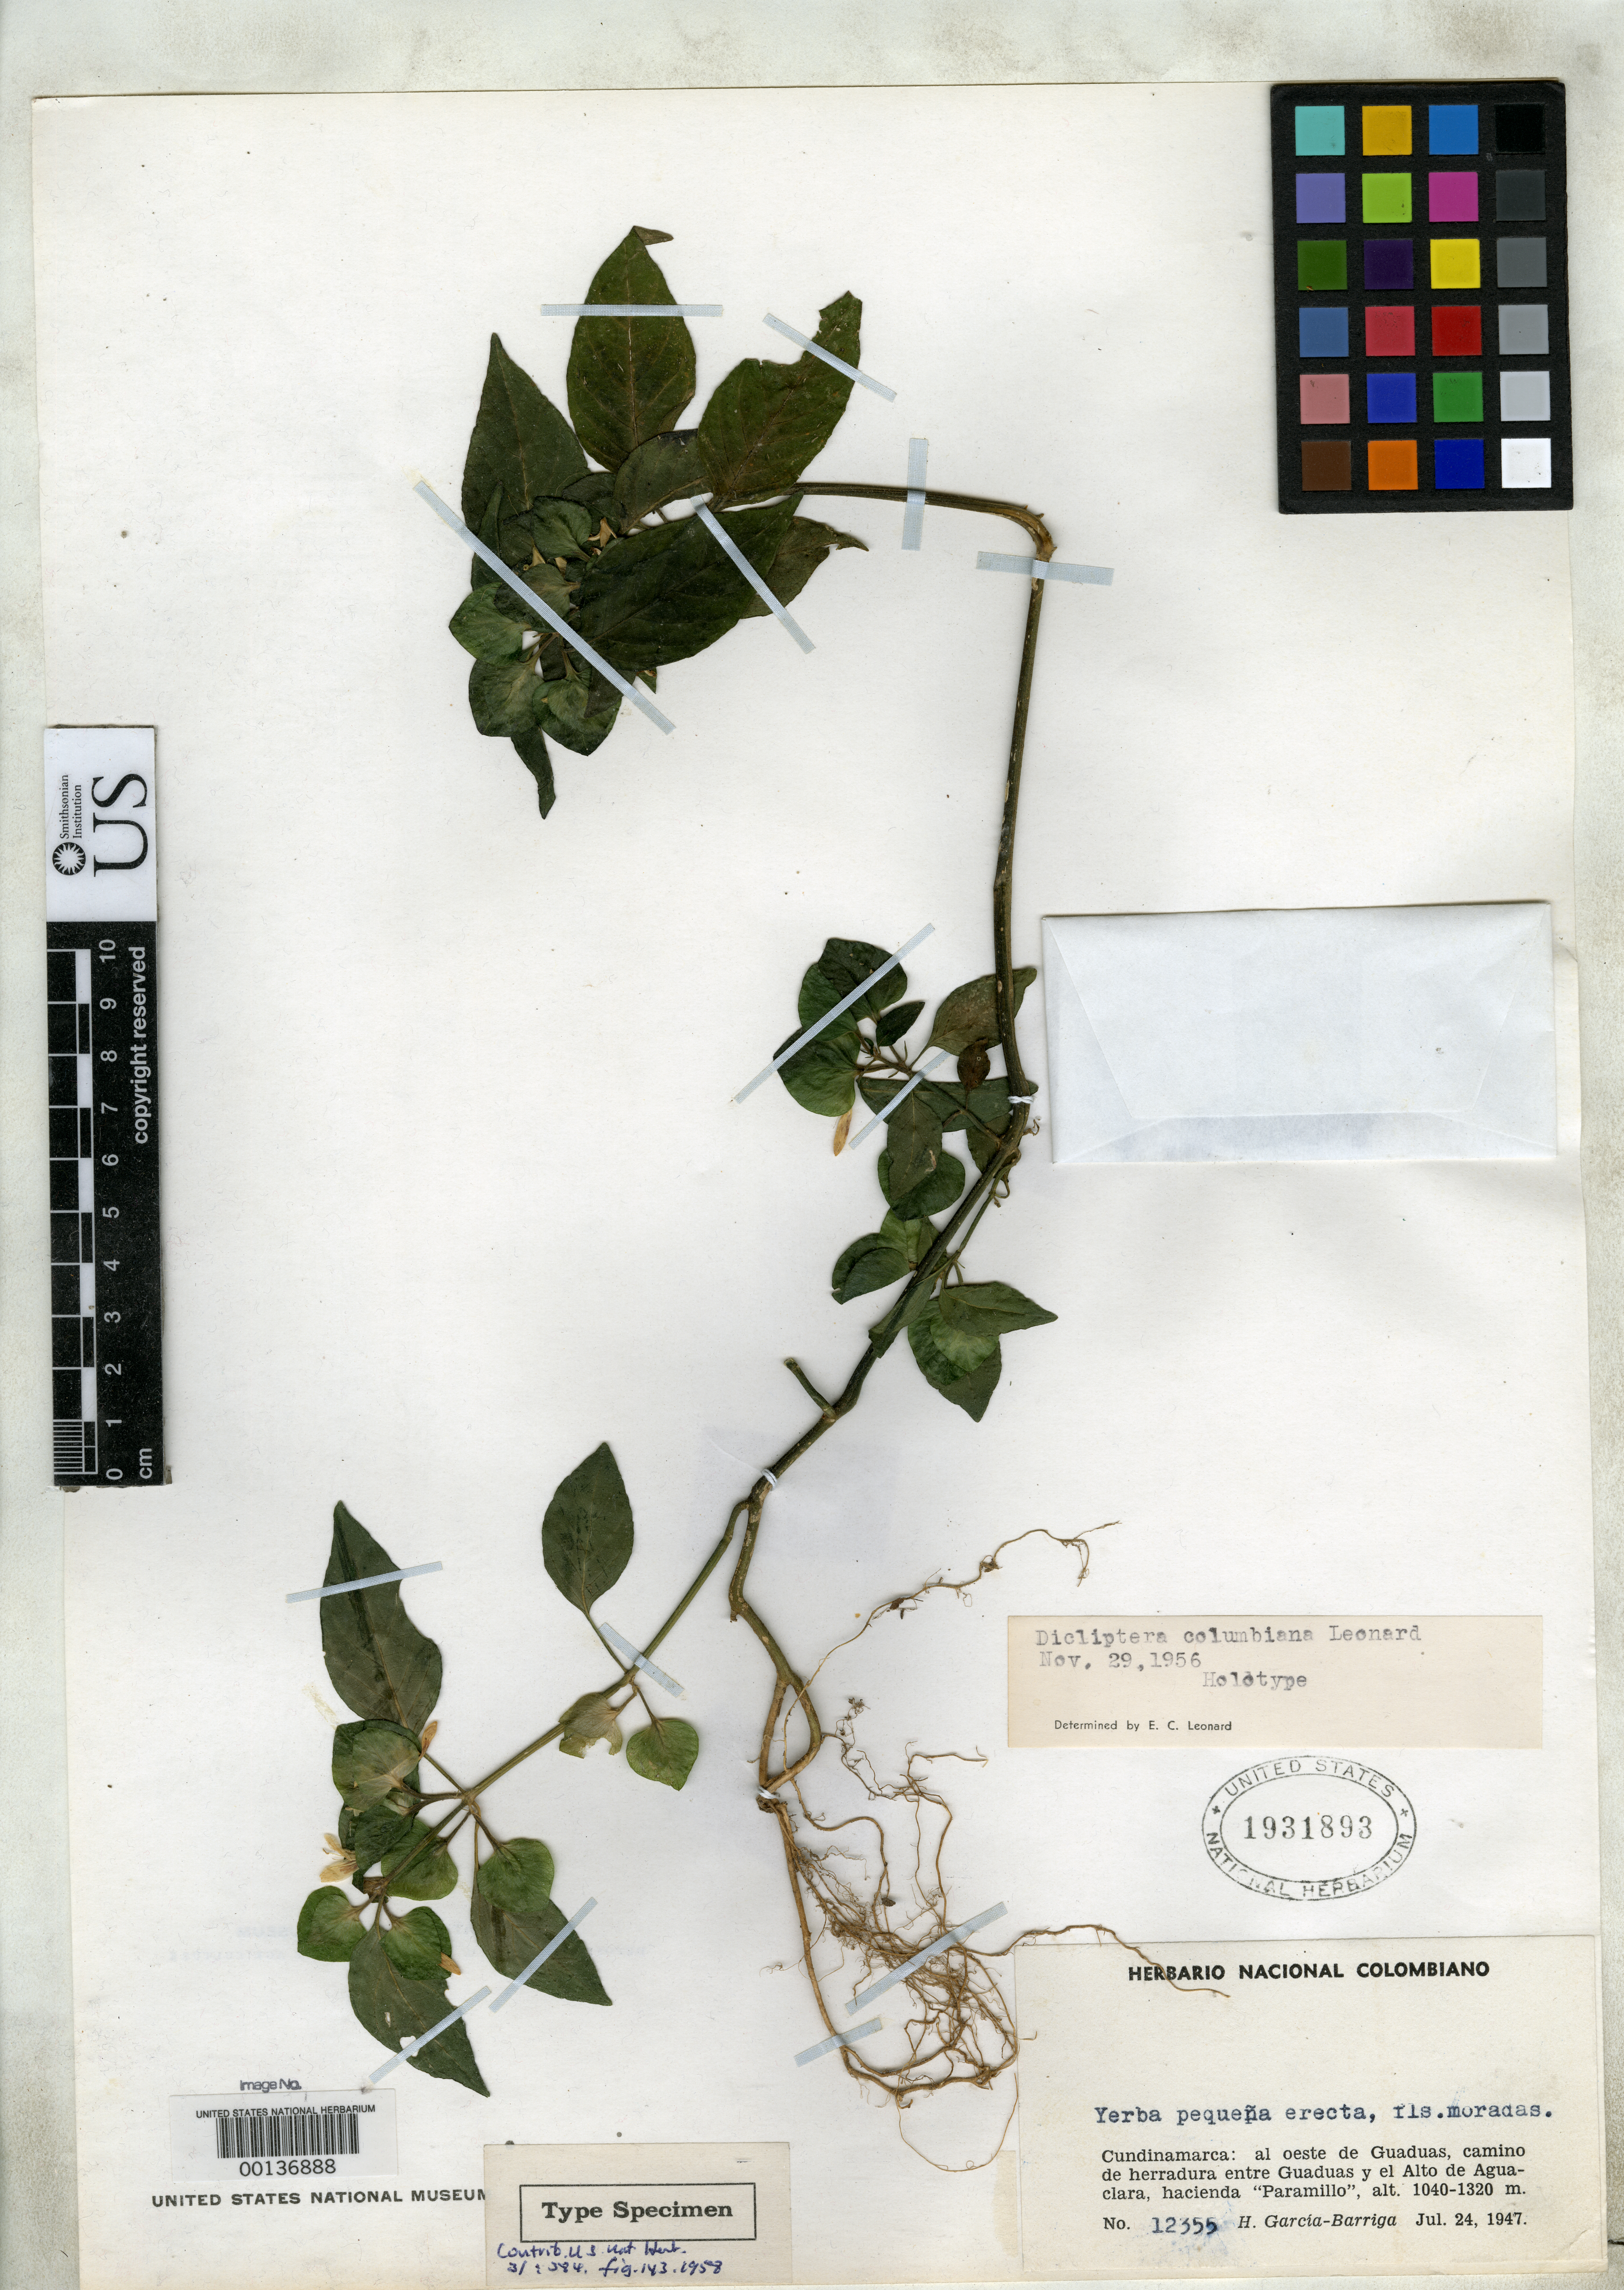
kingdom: Plantae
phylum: Tracheophyta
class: Magnoliopsida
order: Lamiales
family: Acanthaceae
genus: Dicliptera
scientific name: Dicliptera columbiana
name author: Leonard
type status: Holotype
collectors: H. García Barriga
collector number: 12355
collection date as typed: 24 Jul 1947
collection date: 1947-07-24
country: Colombia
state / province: Cundinamarca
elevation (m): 1040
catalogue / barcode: US 1931893